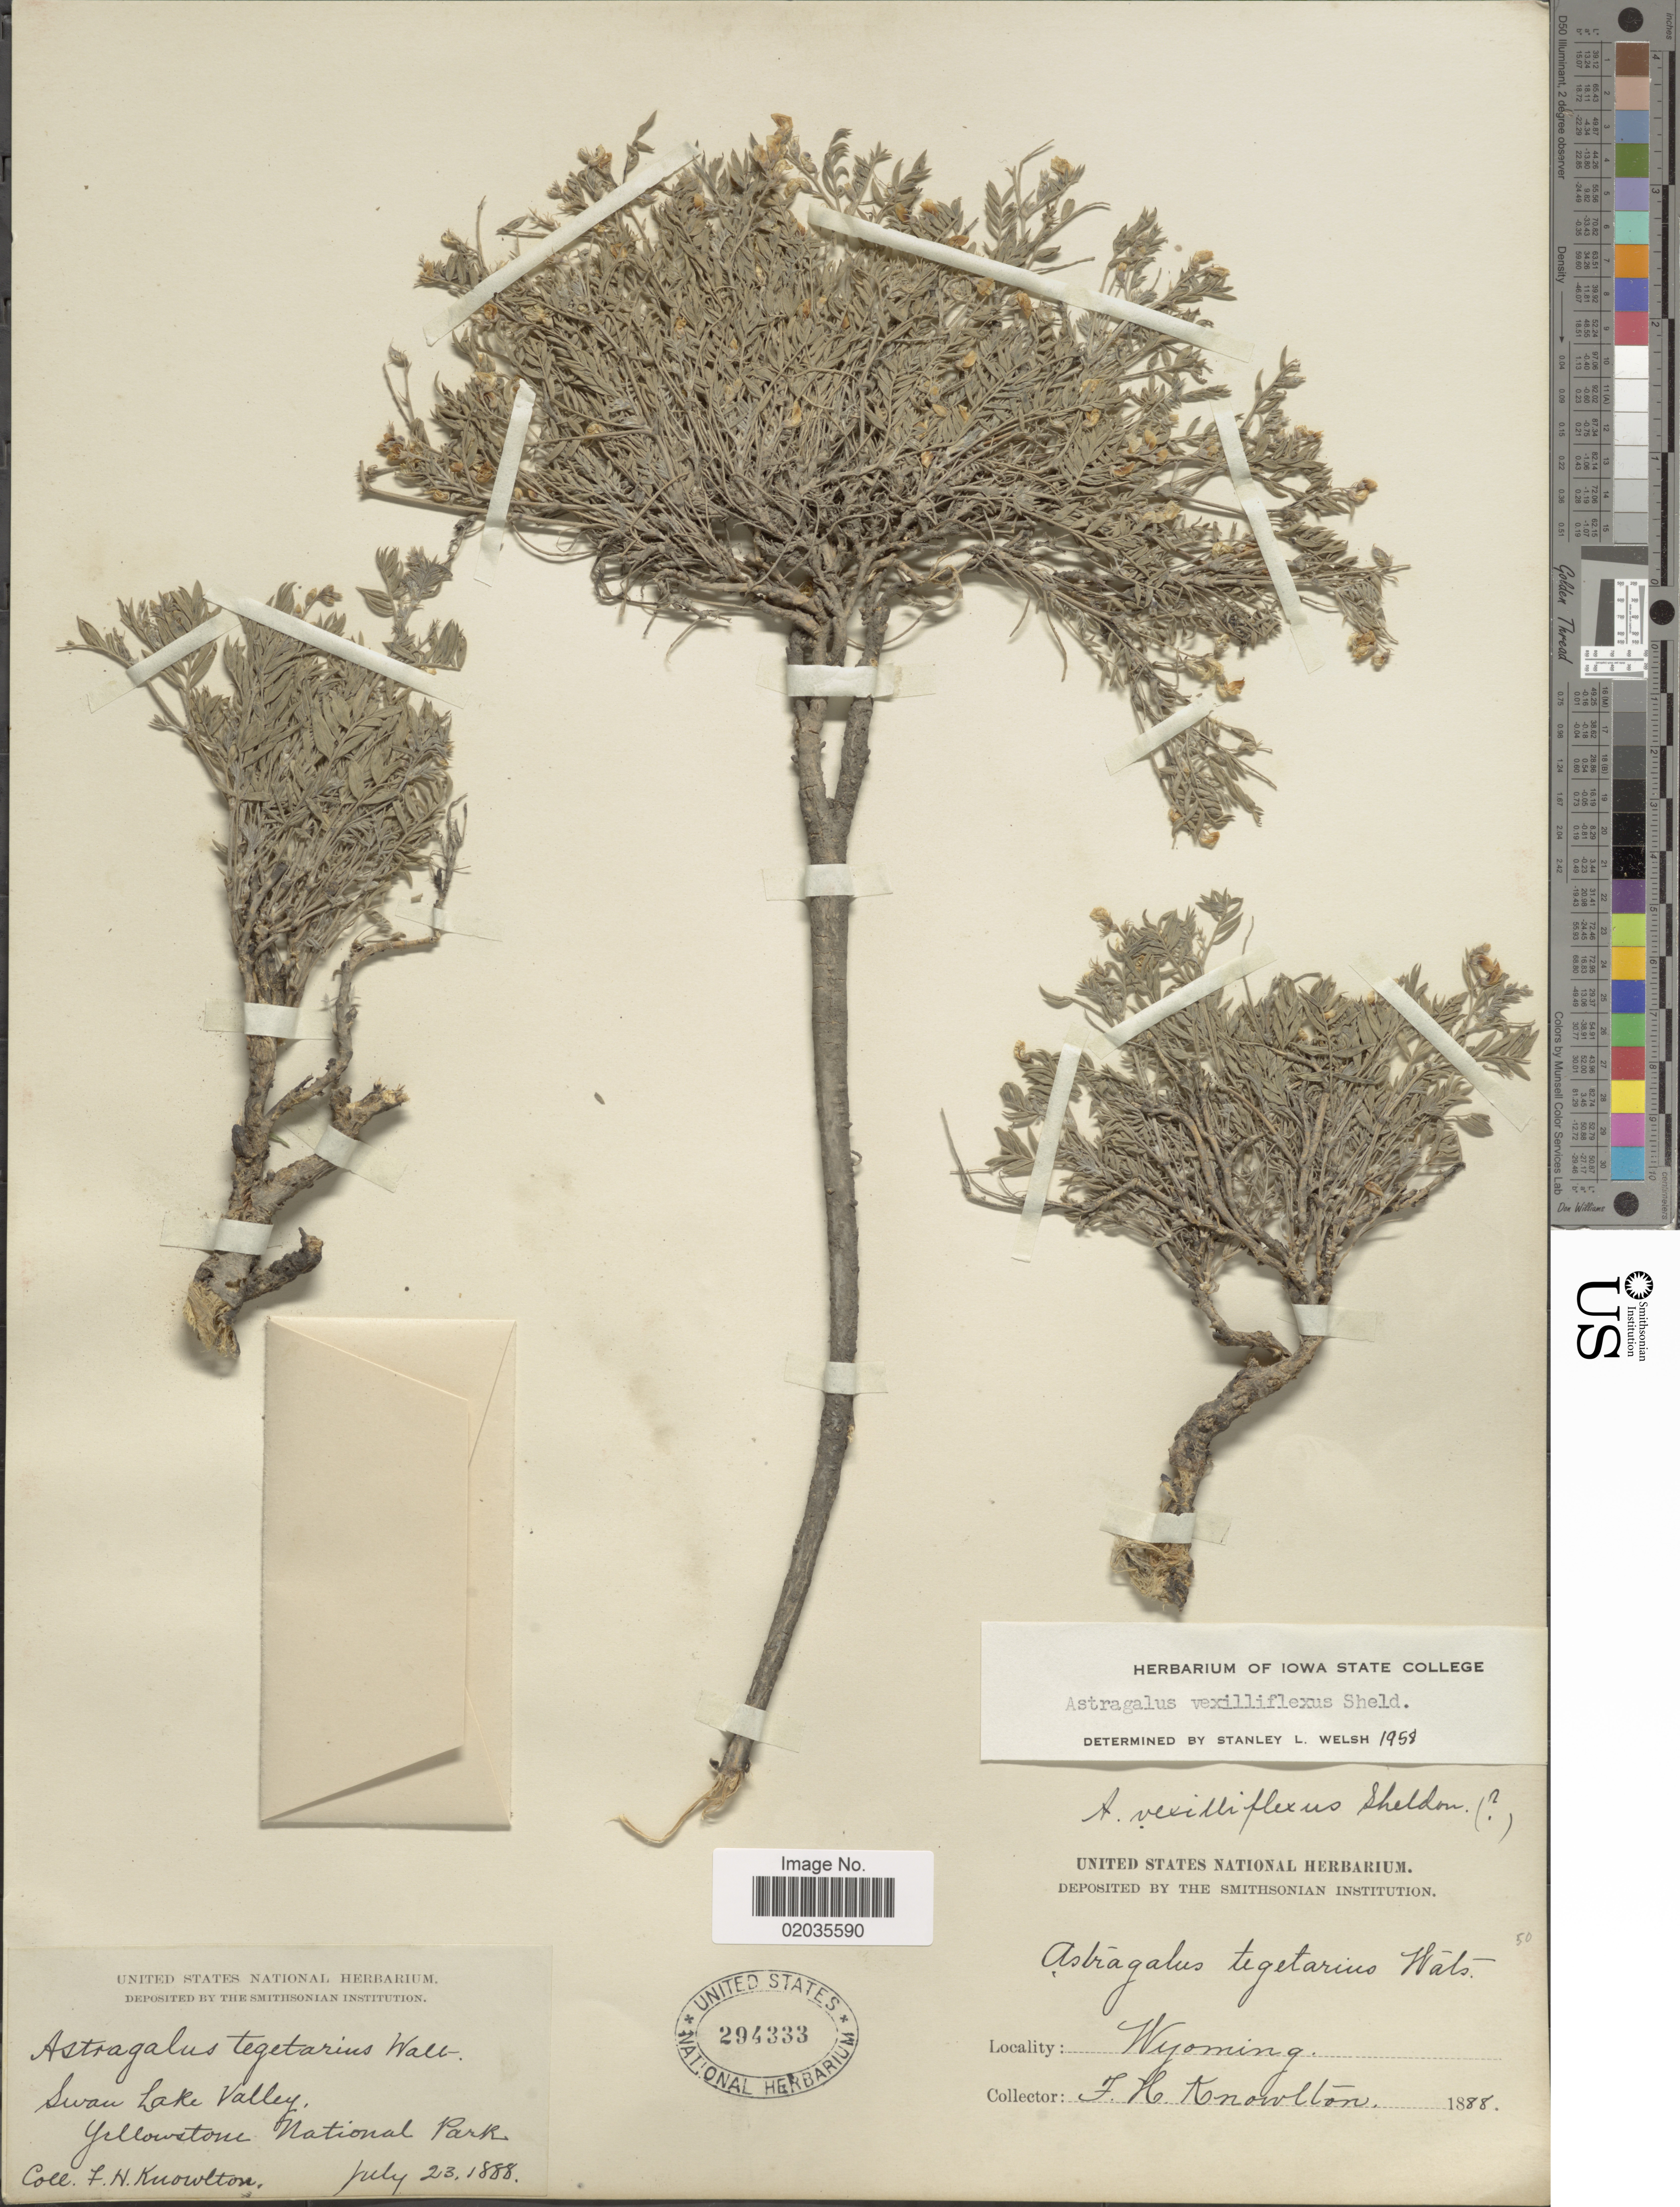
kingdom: Plantae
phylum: Tracheophyta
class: Magnoliopsida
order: Fabales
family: Fabaceae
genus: Astragalus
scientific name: Astragalus vexilliflexus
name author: E. Sheld.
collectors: F. H. Knowlton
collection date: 1888-07-23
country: United States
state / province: Wyoming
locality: Swan Lake Valley, Yellowstone National Park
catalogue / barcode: US 294333